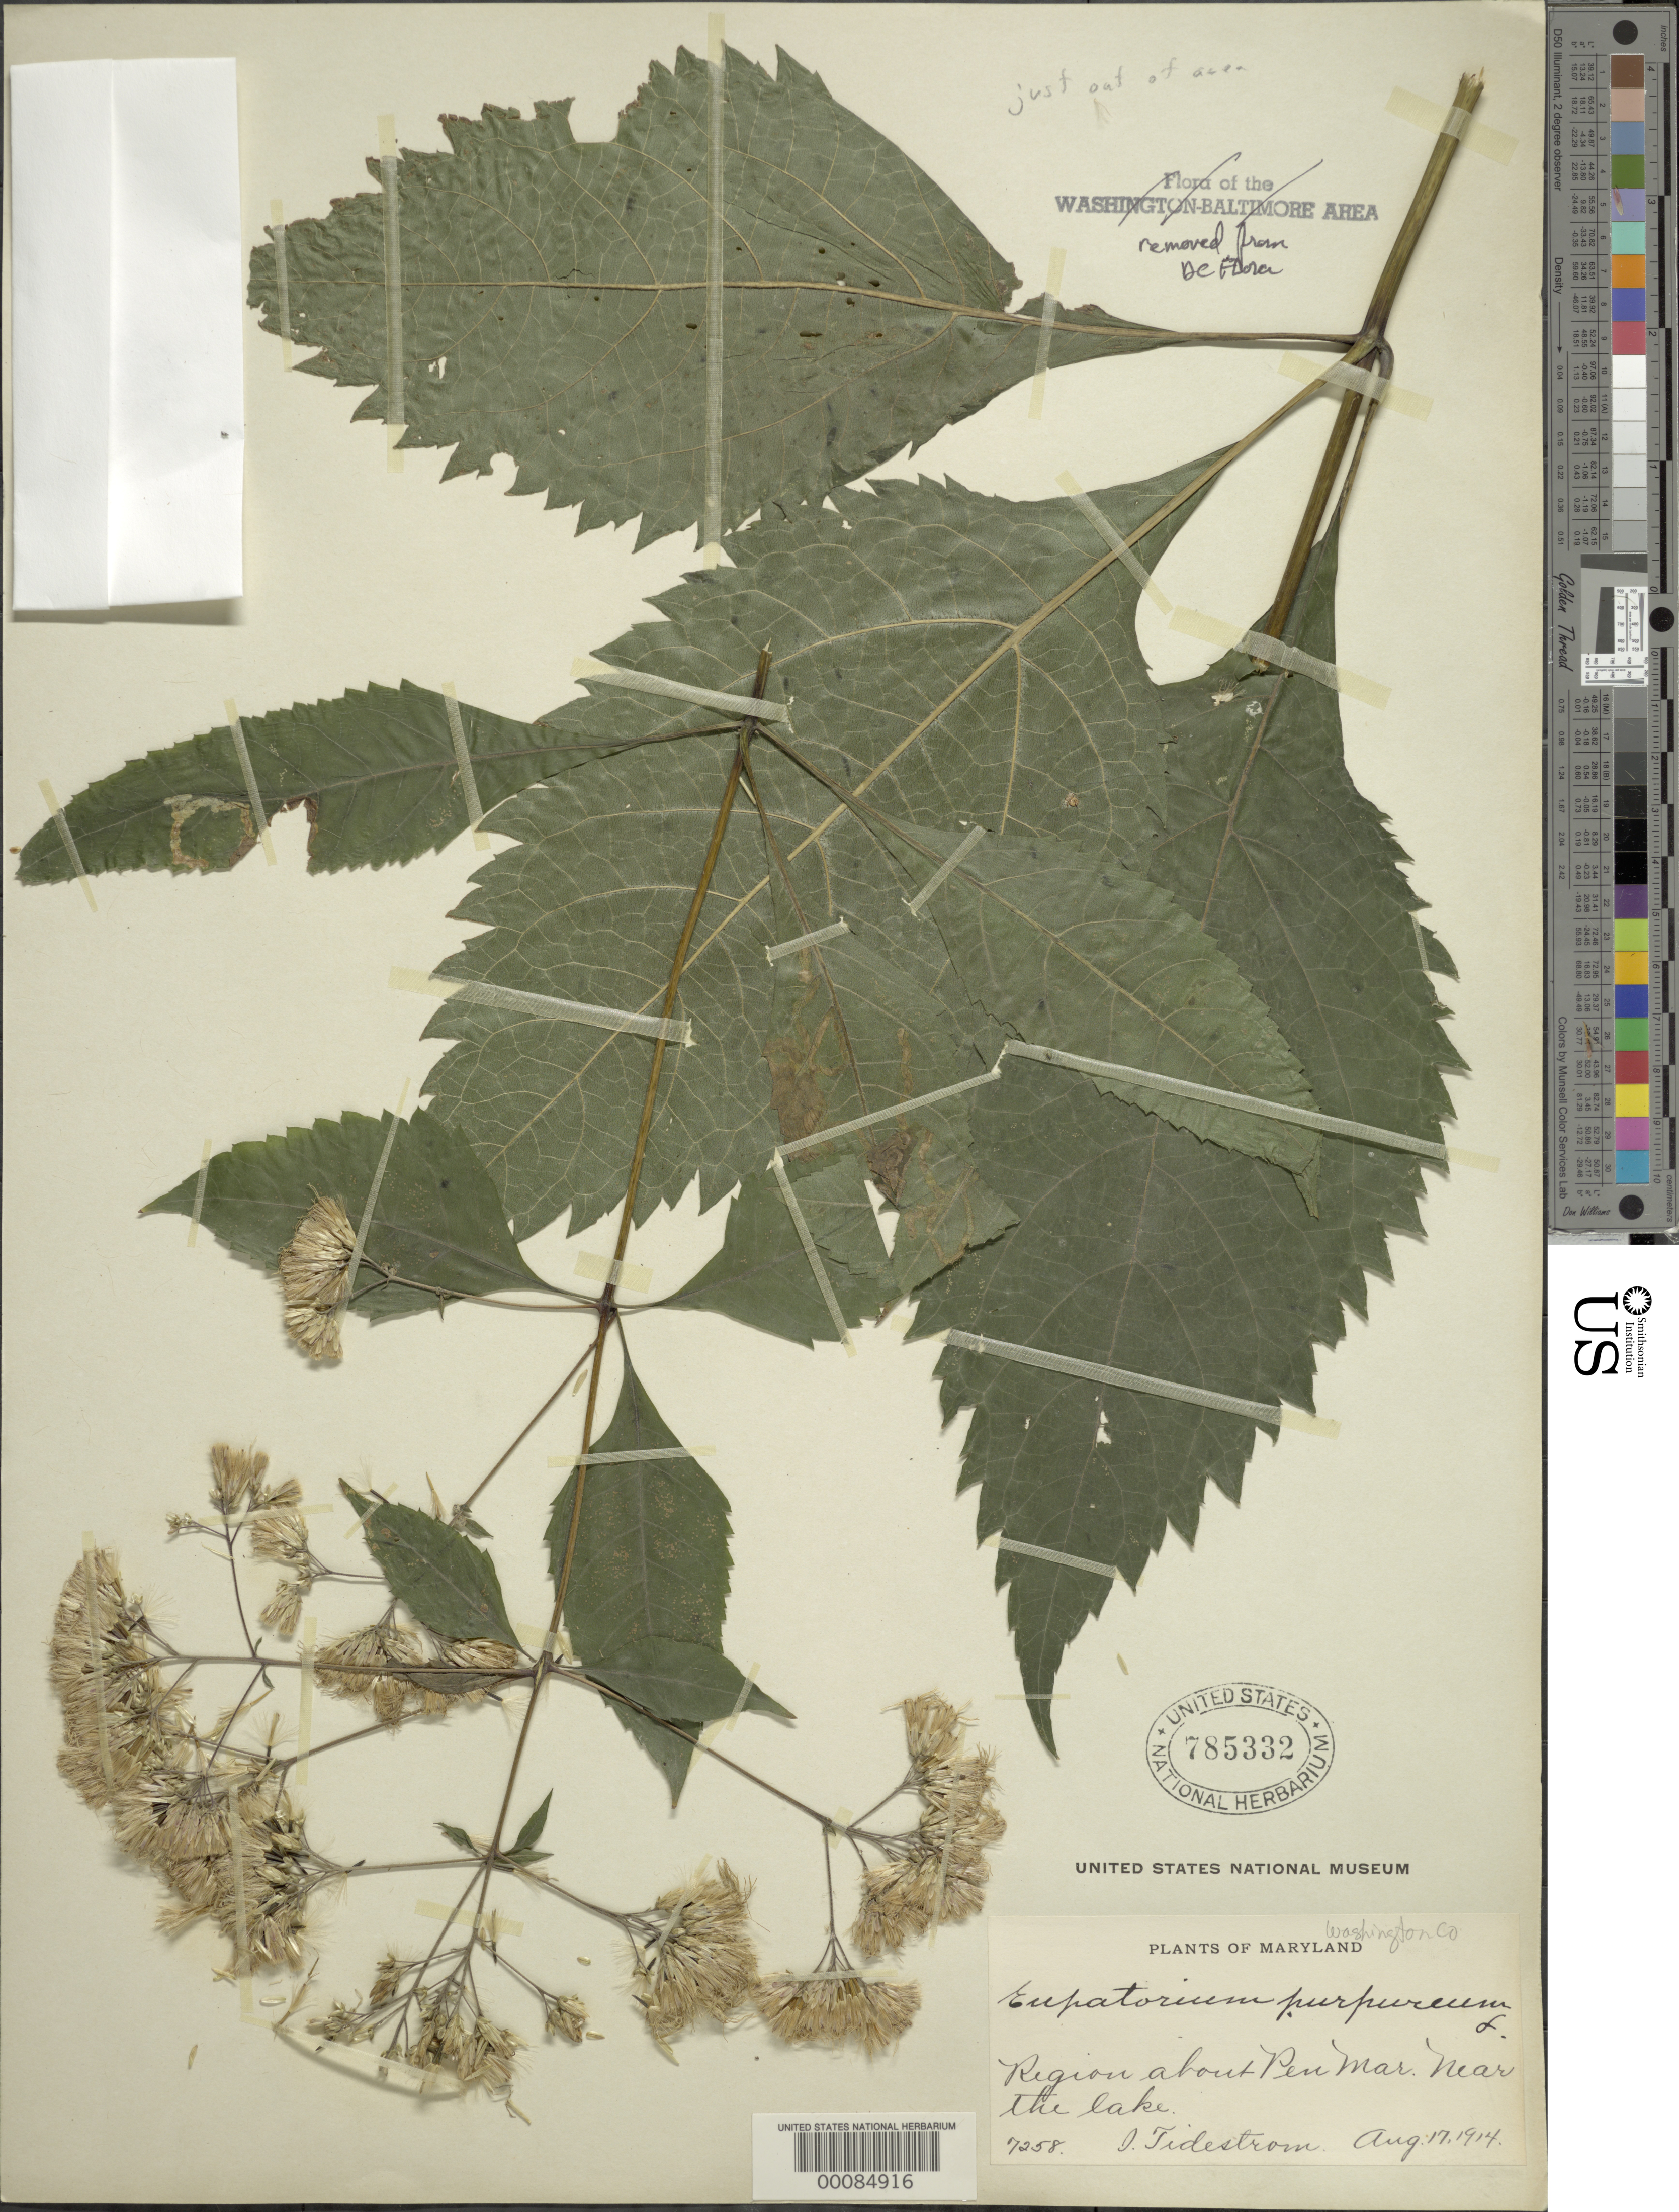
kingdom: Plantae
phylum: Tracheophyta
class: Magnoliopsida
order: Asterales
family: Asteraceae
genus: Eupatorium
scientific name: Eupatorium purpureum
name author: (L.) E.E. Lamont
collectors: I. F. Tidestrom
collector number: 72587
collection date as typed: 17 Aug 1914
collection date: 1914-08-17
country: United States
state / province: Maryland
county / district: Washington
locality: Pen mar region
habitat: Near lake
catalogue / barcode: US 785332